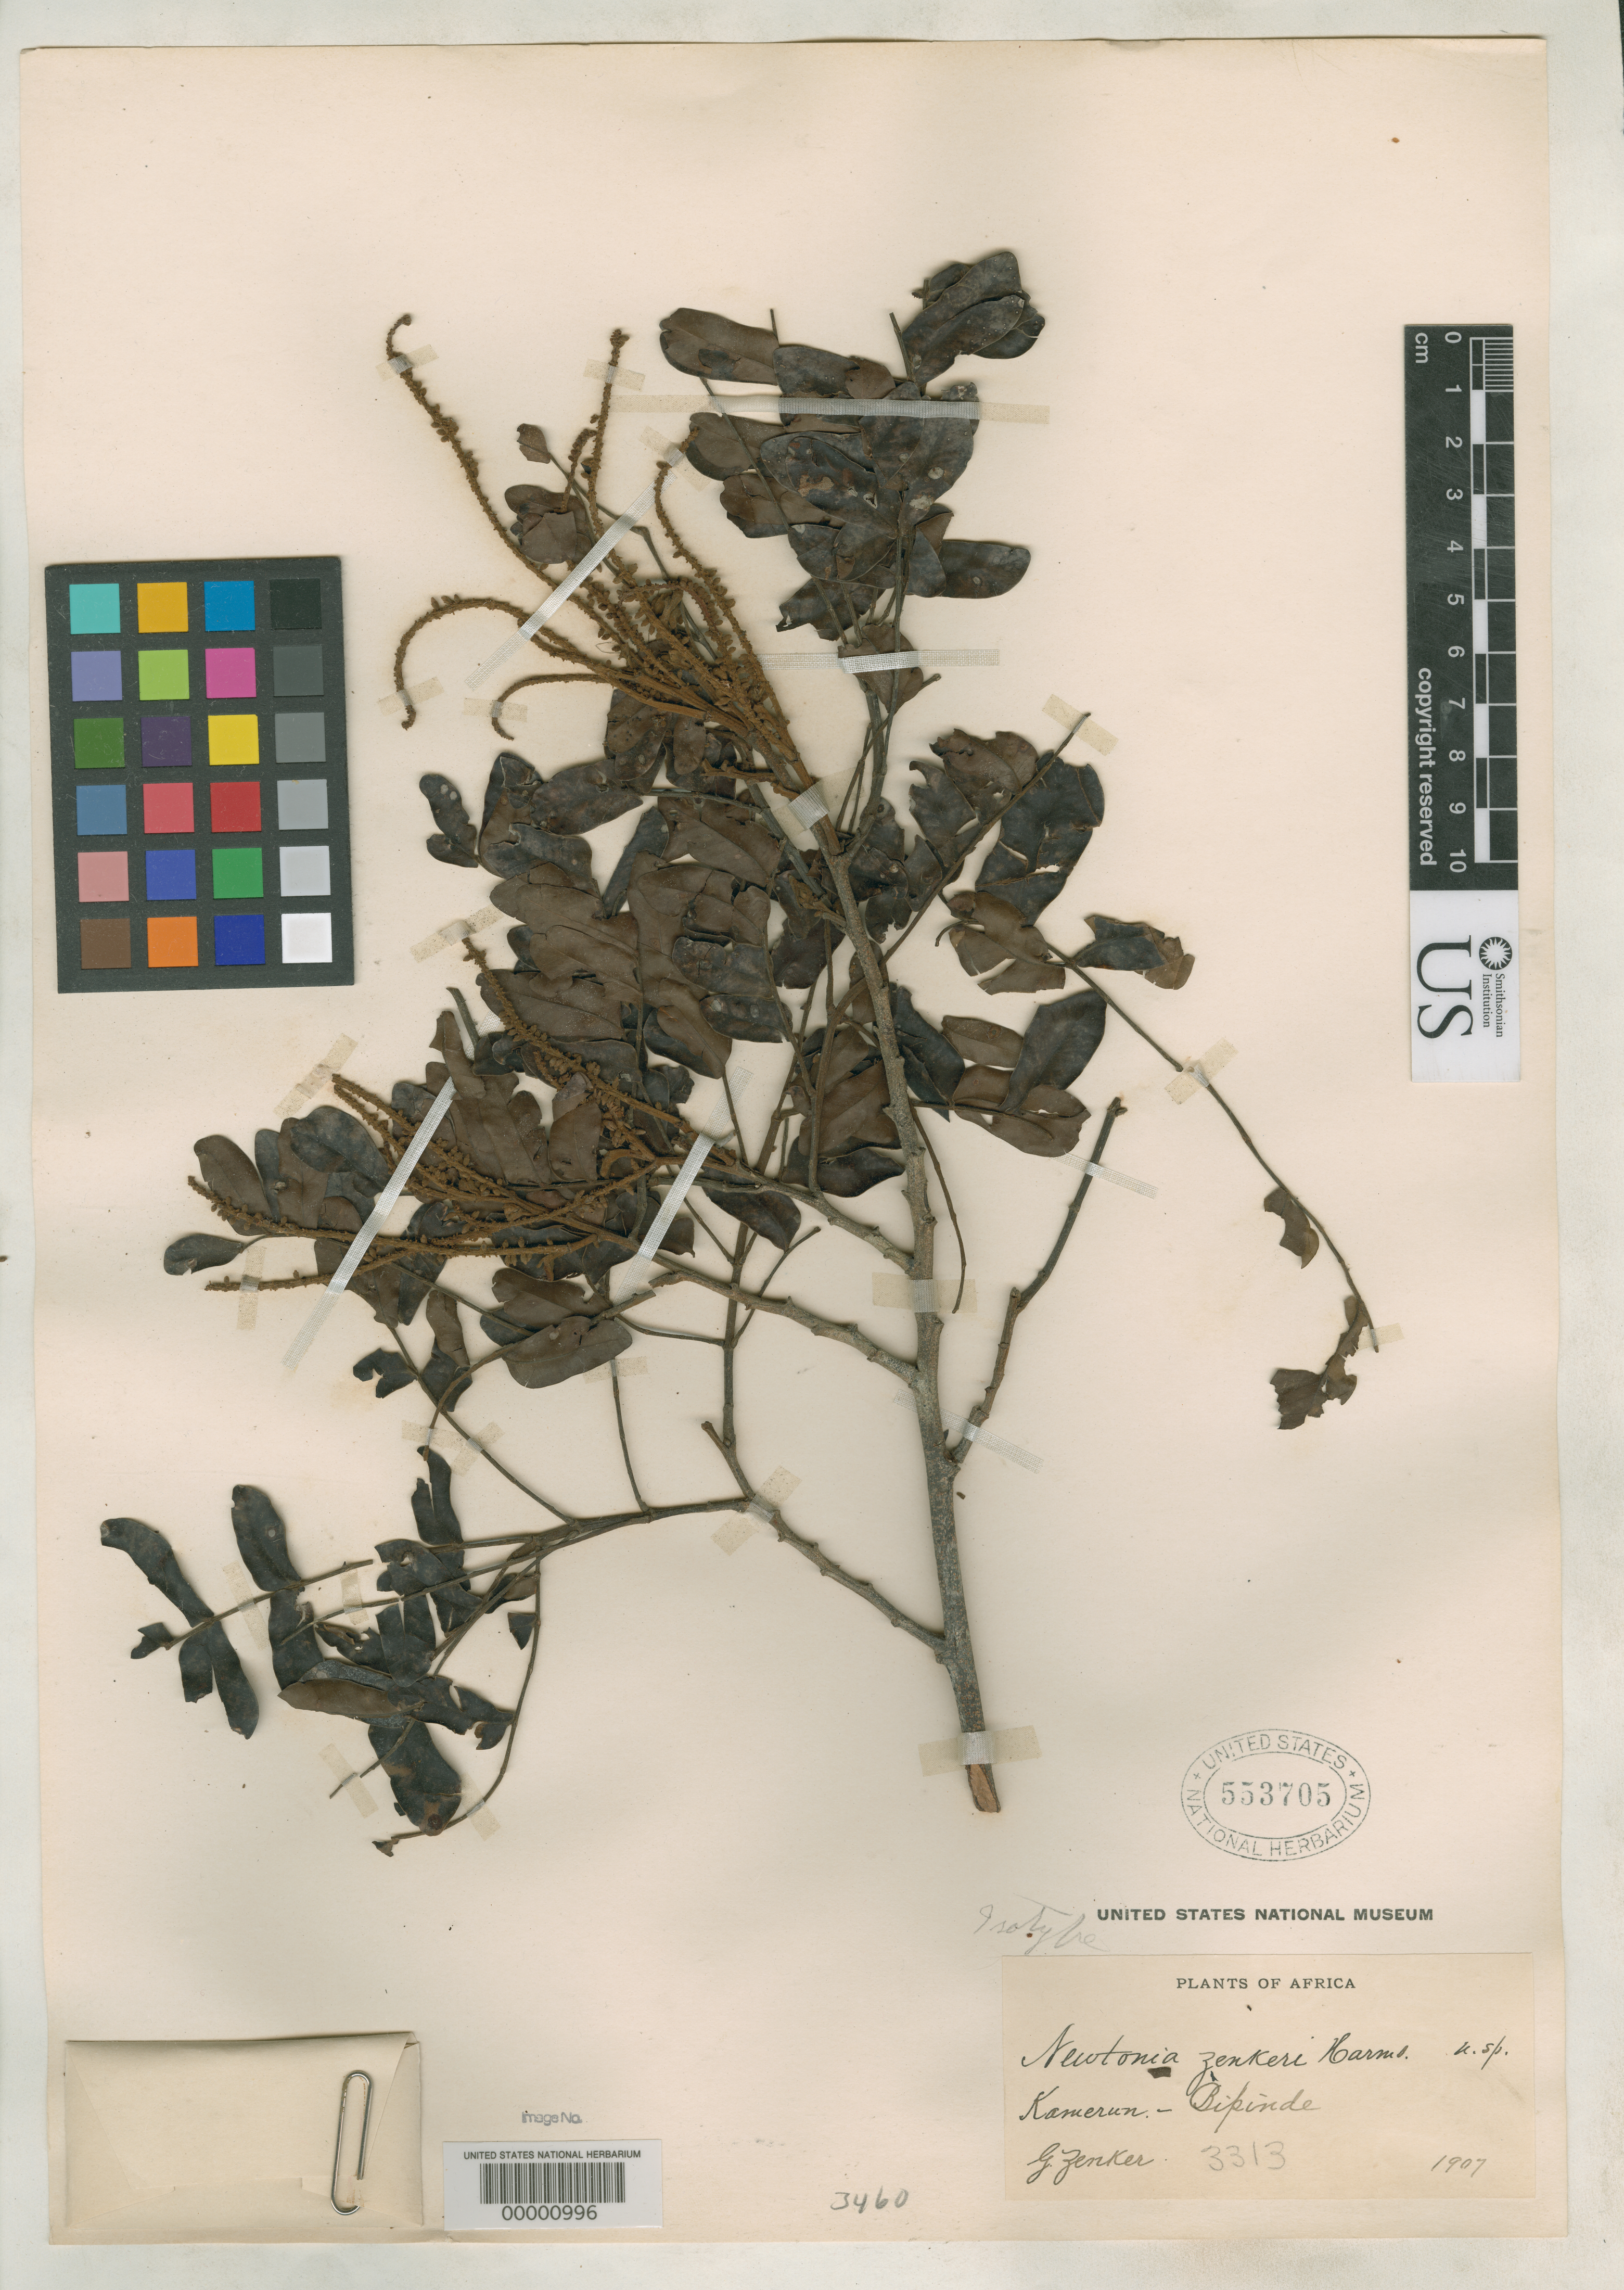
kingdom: Plantae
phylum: Tracheophyta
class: Magnoliopsida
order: Fabales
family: Fabaceae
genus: Newtonia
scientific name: Newtonia zenkeri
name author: Harms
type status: Isotype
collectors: G. A. Zenker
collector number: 3313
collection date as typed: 1907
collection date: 1907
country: Cameroon / Nigeria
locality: "Kamerun".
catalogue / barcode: US 553705